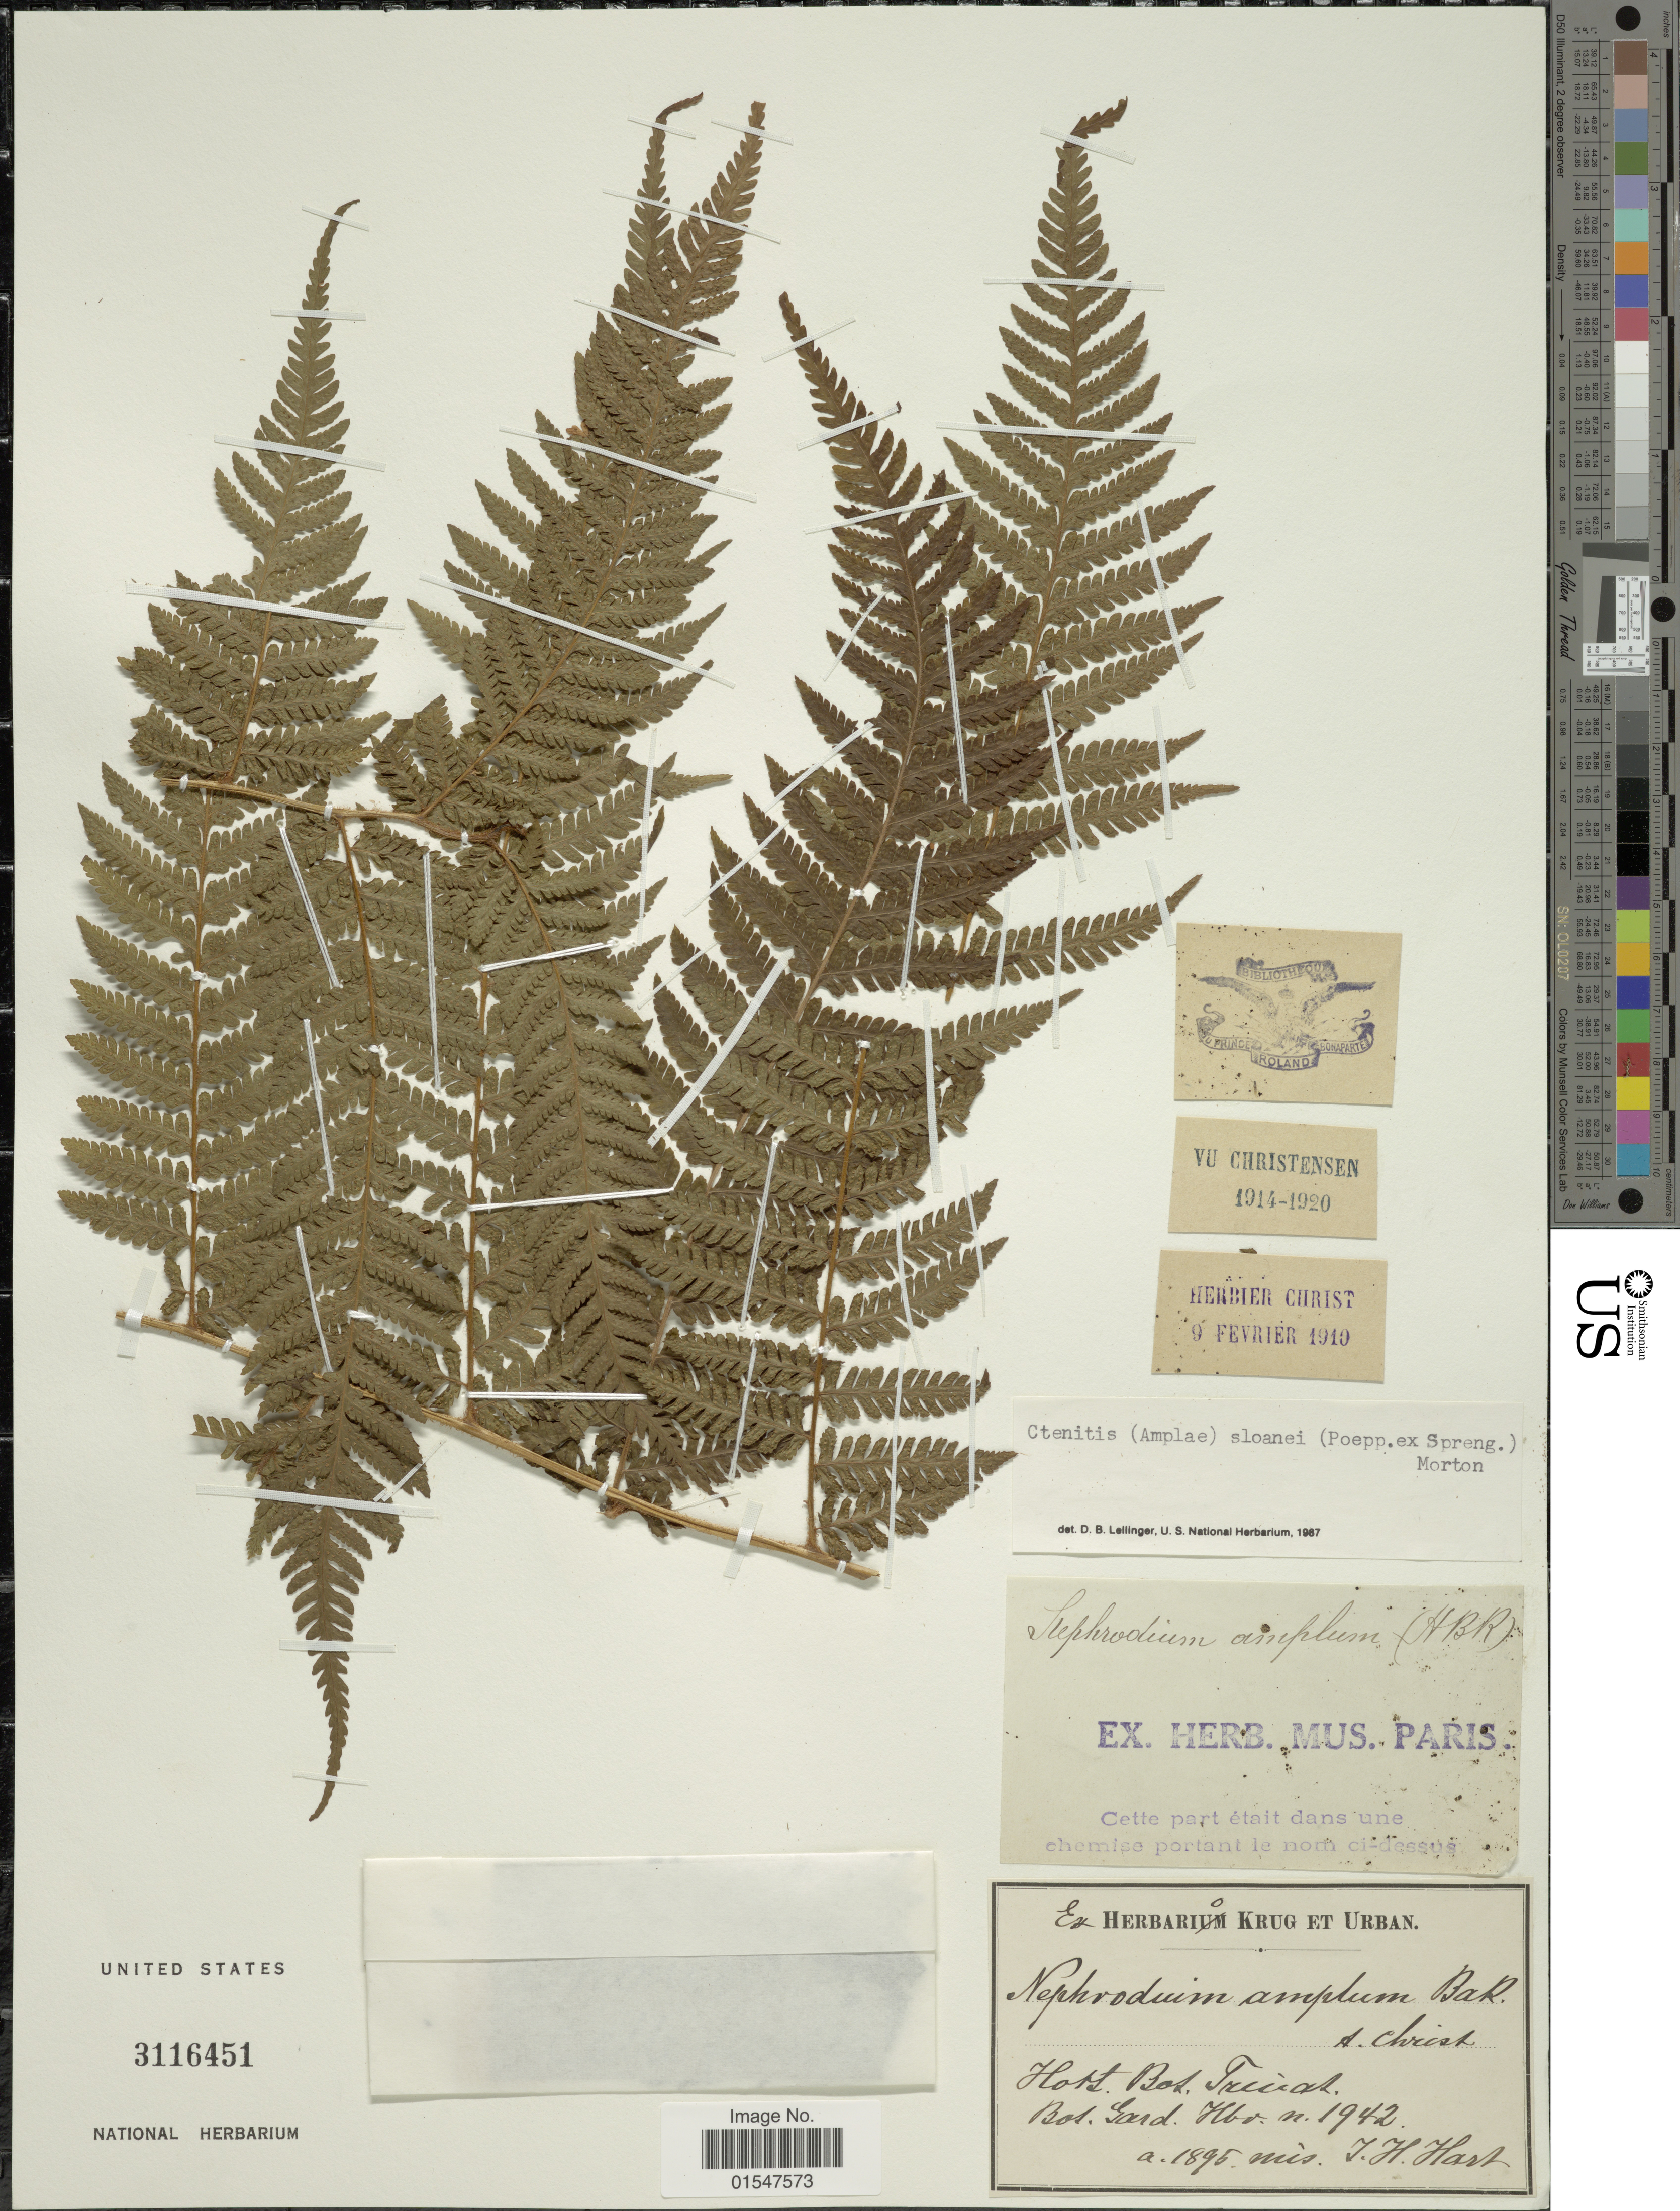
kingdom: Plantae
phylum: Tracheophyta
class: Polypodiopsida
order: Polypodiales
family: Dryopteridaceae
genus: Ctenitis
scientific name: Ctenitis sloanei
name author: (Poepp. ex Spreng.) C.V. Morton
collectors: J. H. Hart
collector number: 1942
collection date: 1895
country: Trinidad and Tobago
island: Trinidad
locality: Horst. Bot. Trina.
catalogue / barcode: US 3116451